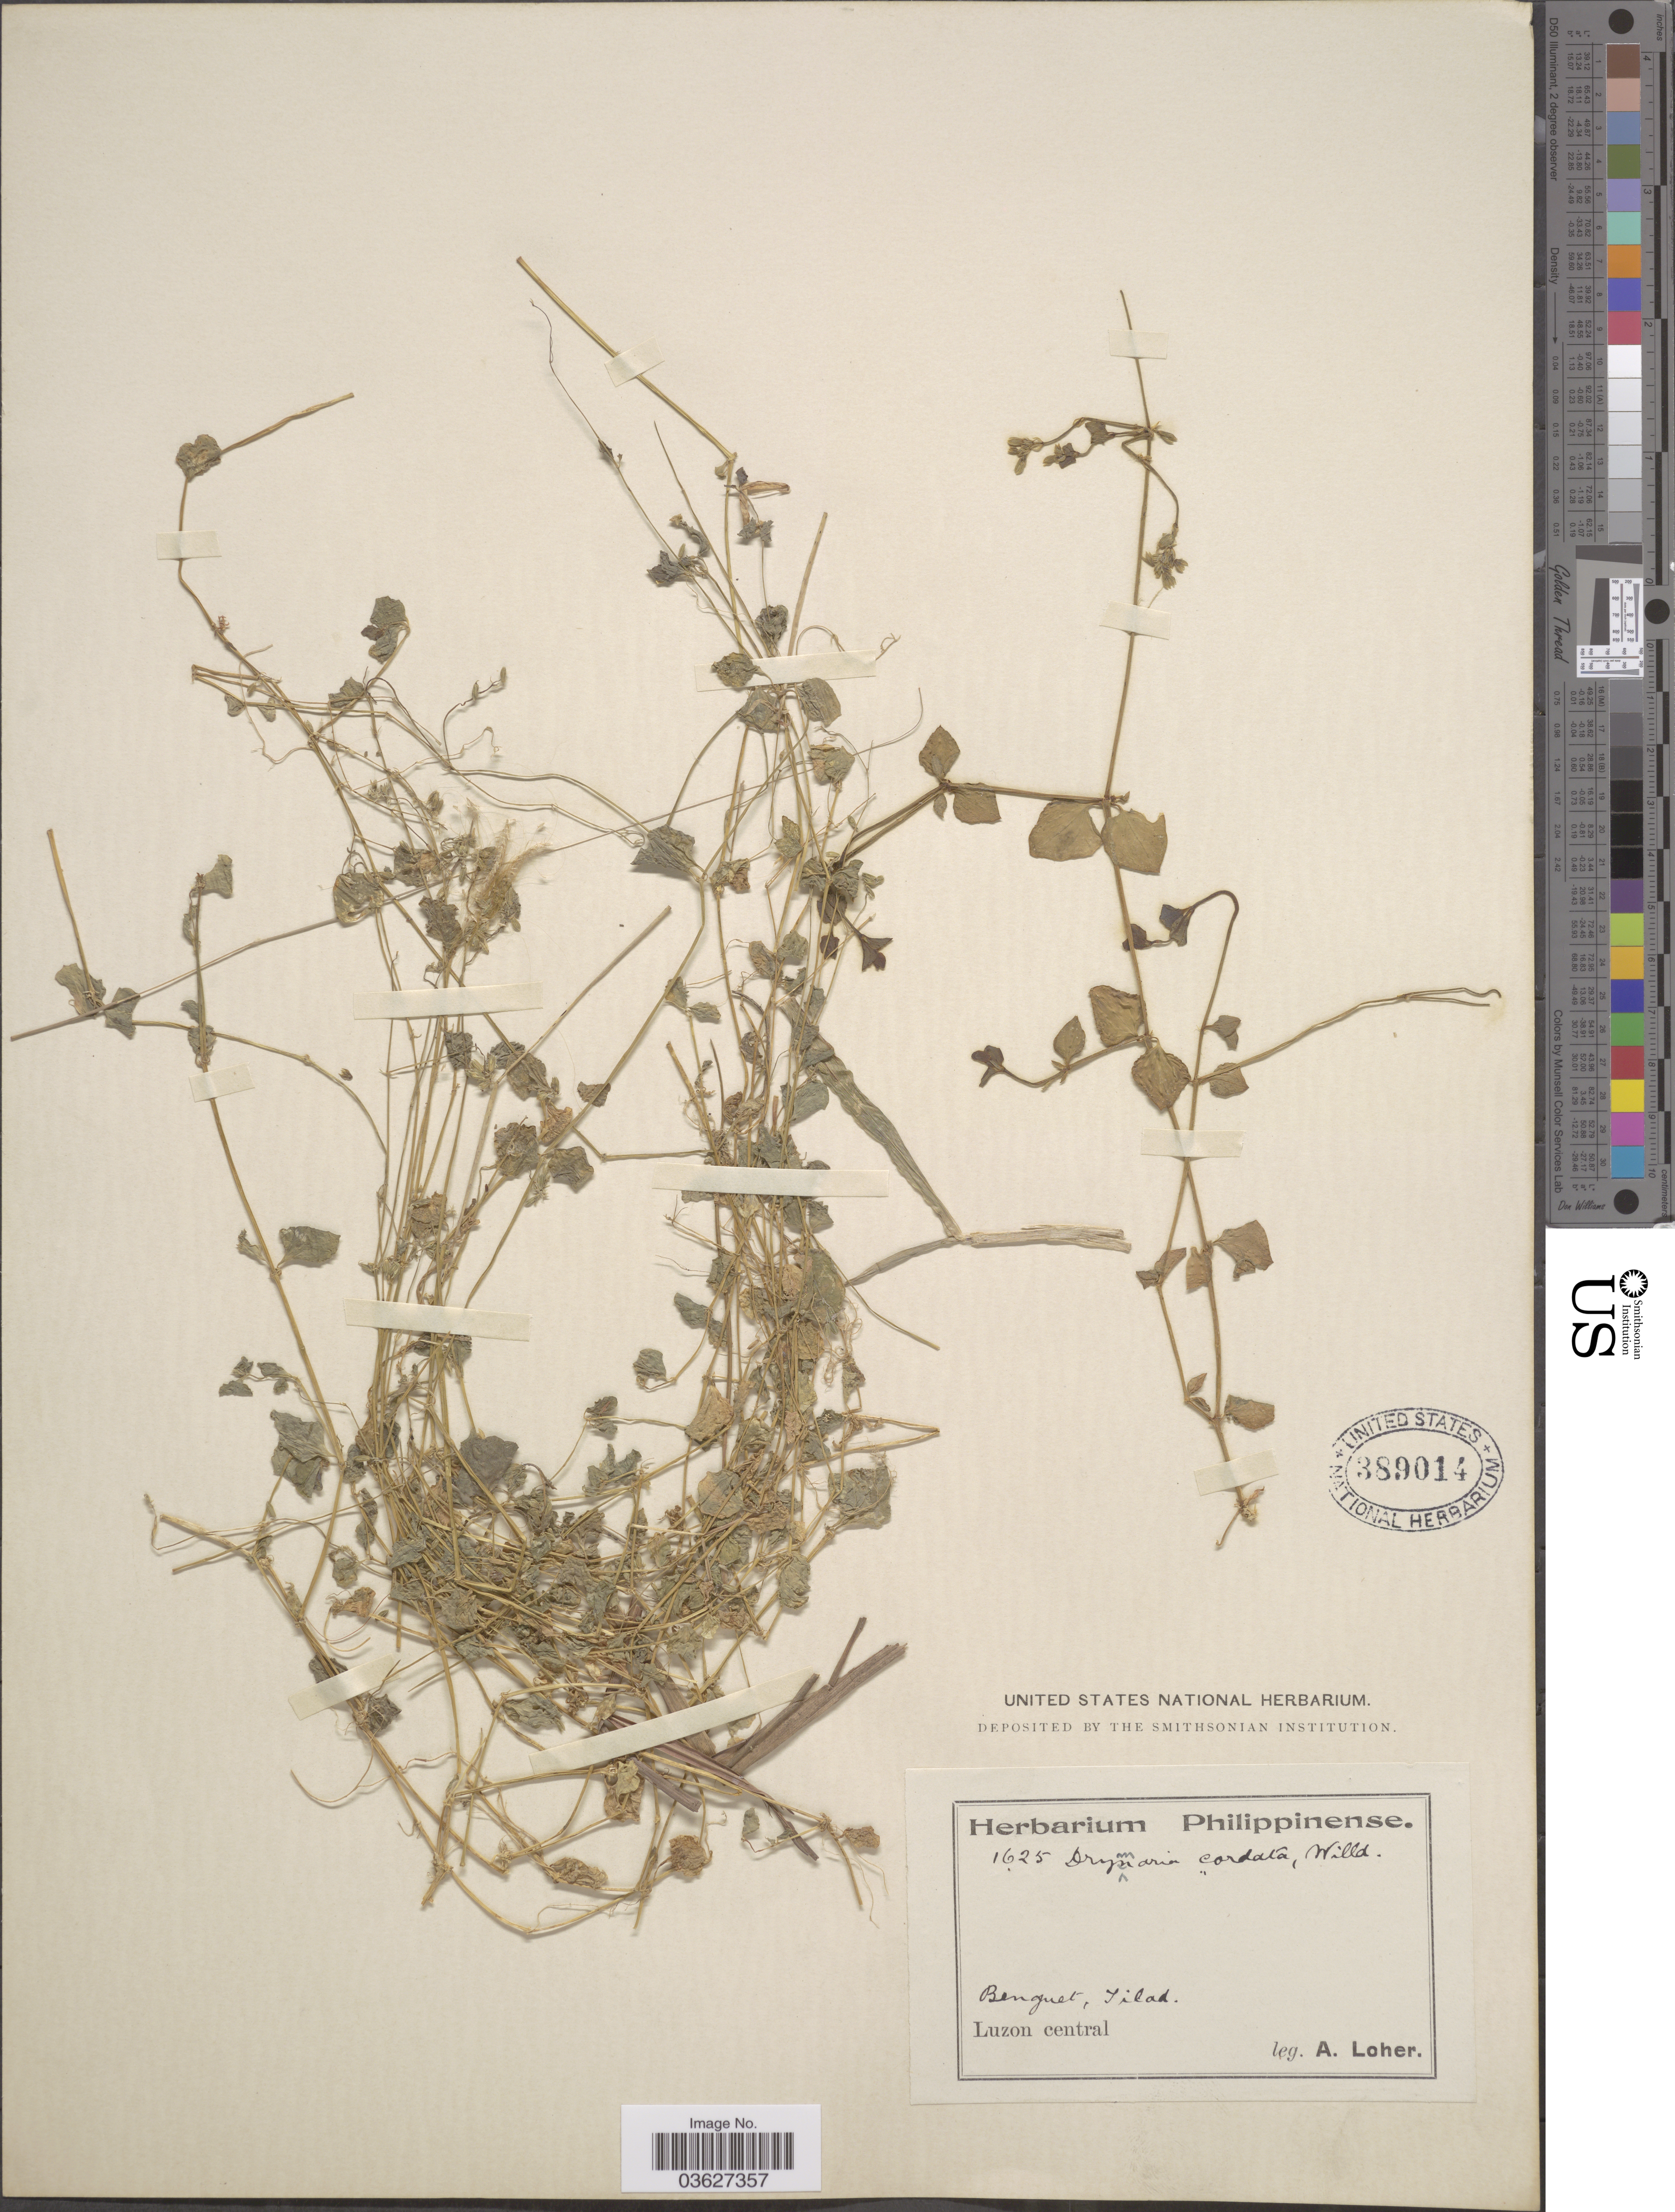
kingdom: Plantae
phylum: Tracheophyta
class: Magnoliopsida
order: Caryophyllales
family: Caryophyllaceae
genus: Drymaria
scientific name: Drymaria cordata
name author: (L.) Willd. ex Schult.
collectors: A. Loher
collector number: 1625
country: Philippines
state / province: Central Luzon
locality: Benguet, Tilad. Luzon central.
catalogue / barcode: US 389014